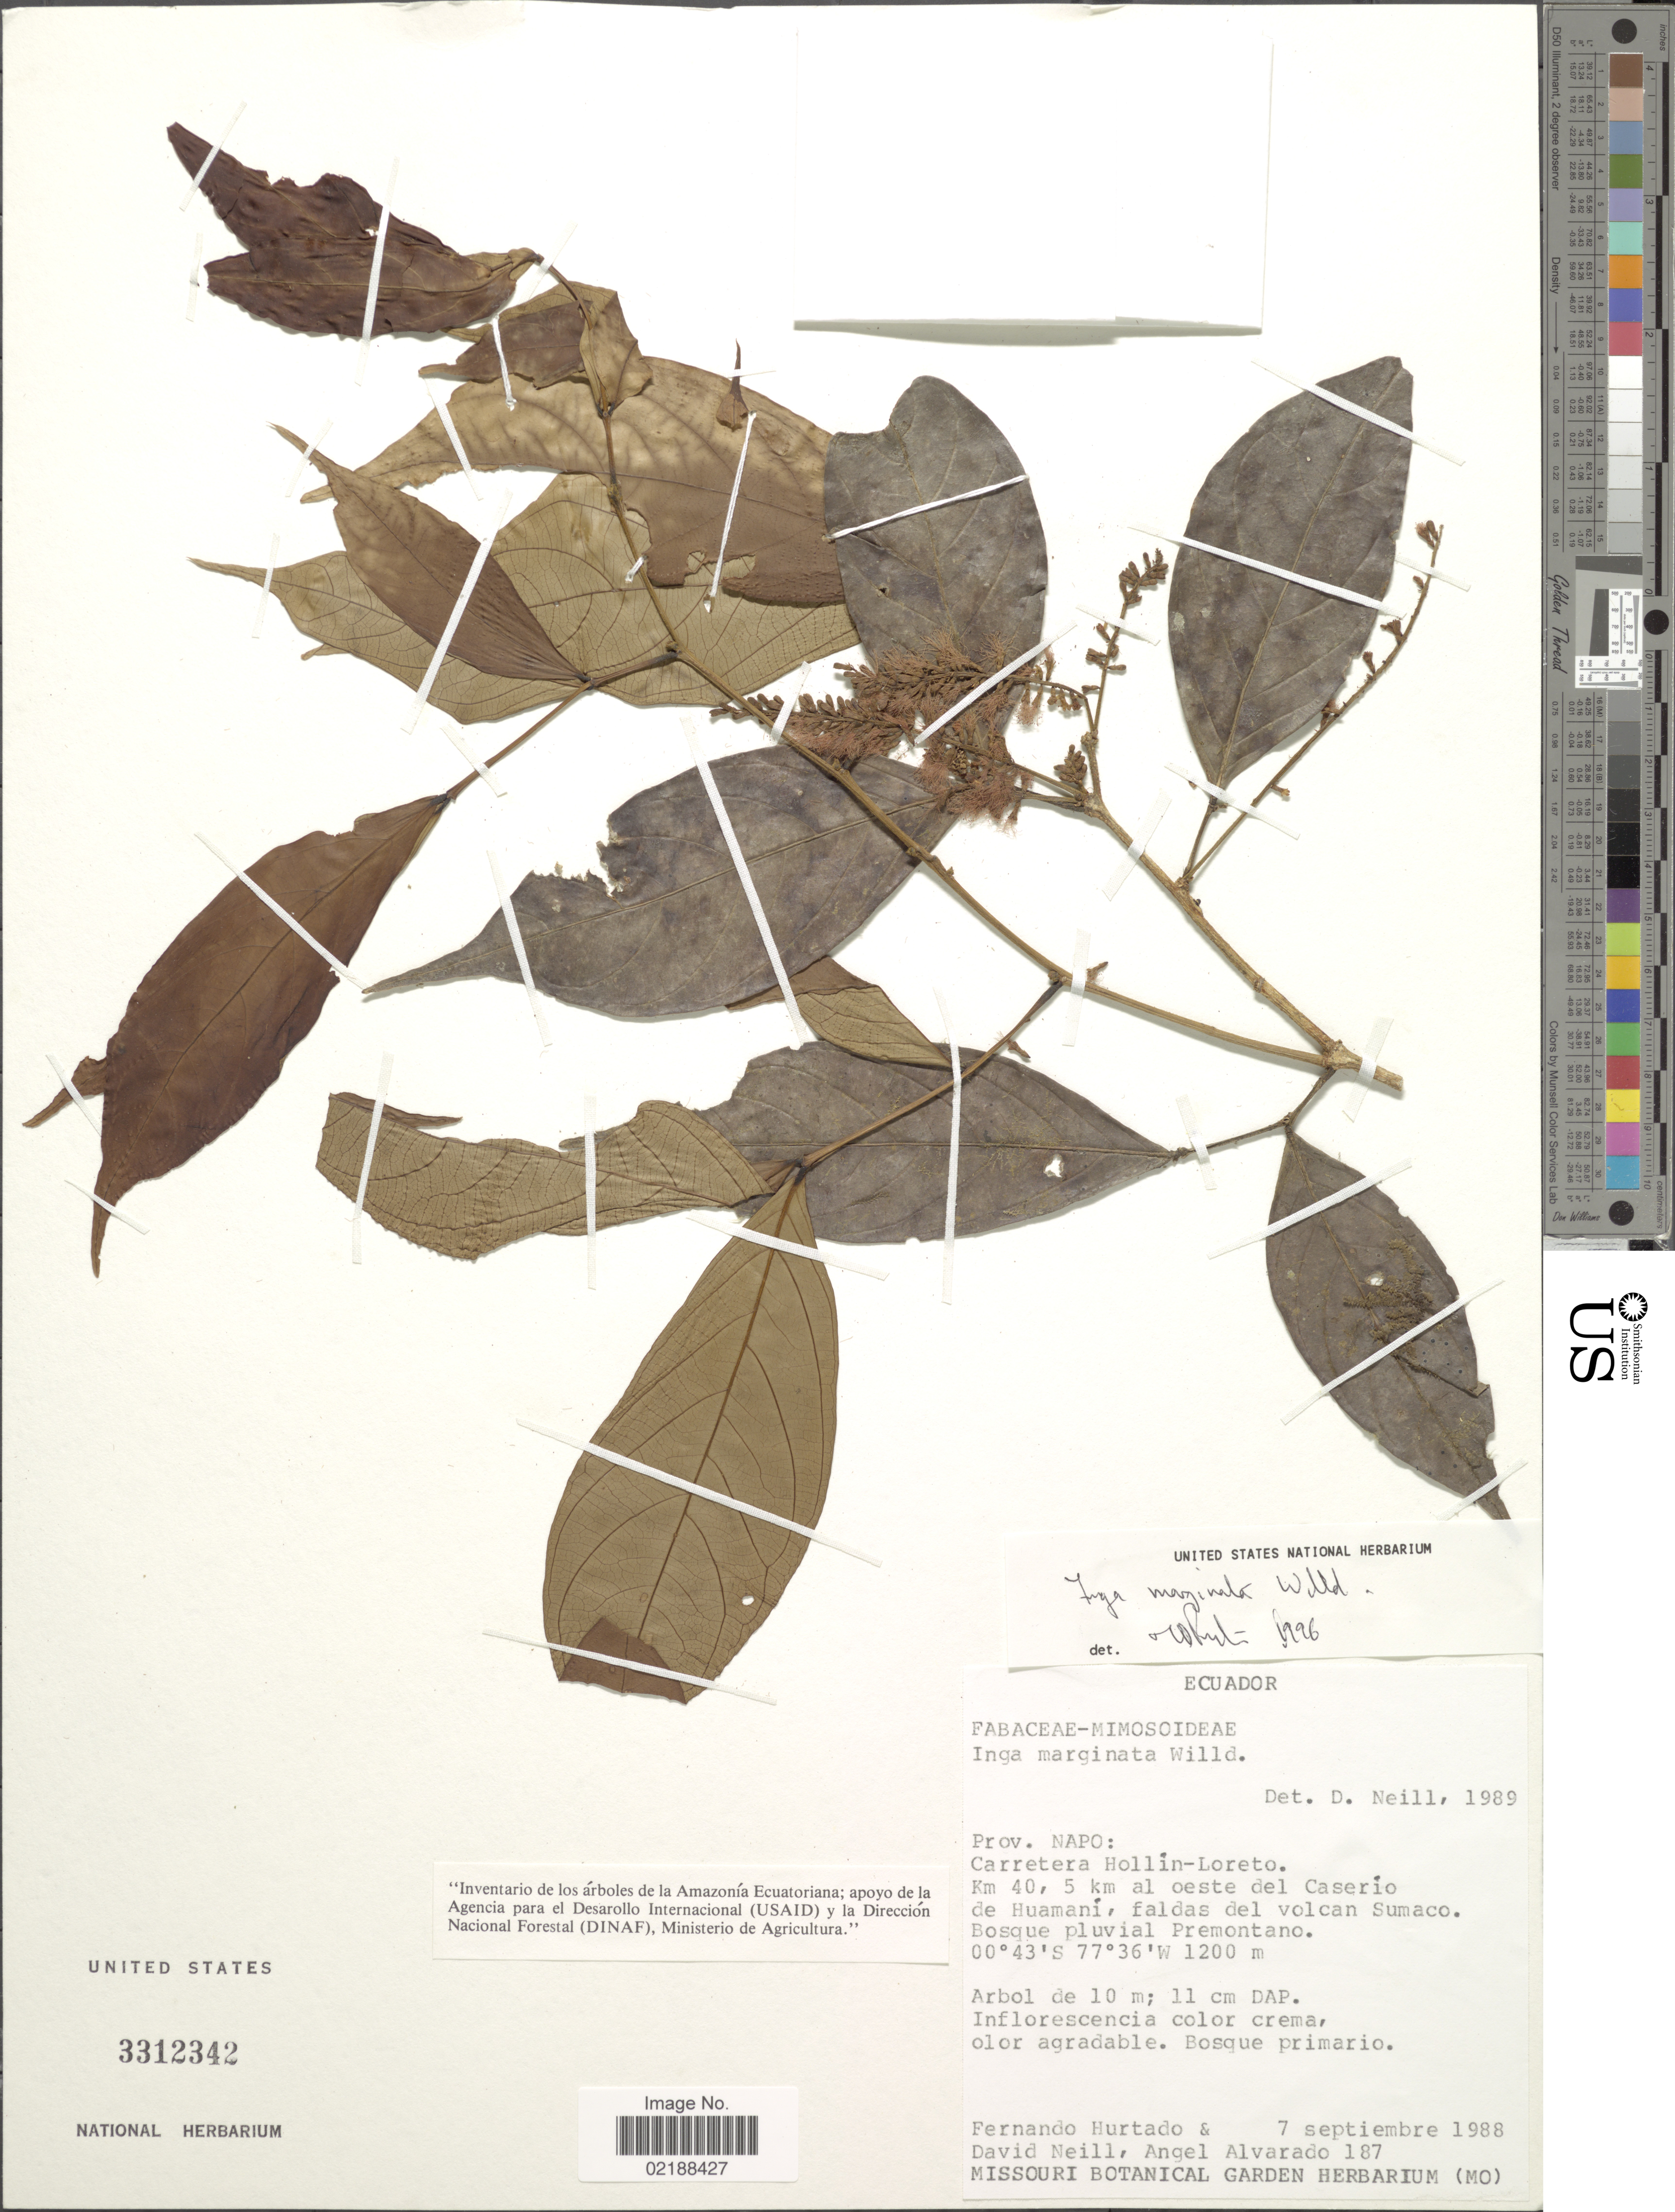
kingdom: Plantae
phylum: Tracheophyta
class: Magnoliopsida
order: Fabales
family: Fabaceae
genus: Inga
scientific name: Inga marginata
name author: Willd.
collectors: F. Hurtado, D. Neill & A. Alvarado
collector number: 187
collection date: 1988-09-07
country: Ecuador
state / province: Napo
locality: Carretera Hollín-Loreto. Km 40, 5 km al oeste del Caserío de Huamaní, faldas del volcan Sumaco. Bosque pluvial Premontano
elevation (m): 1200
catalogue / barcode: US 3312342